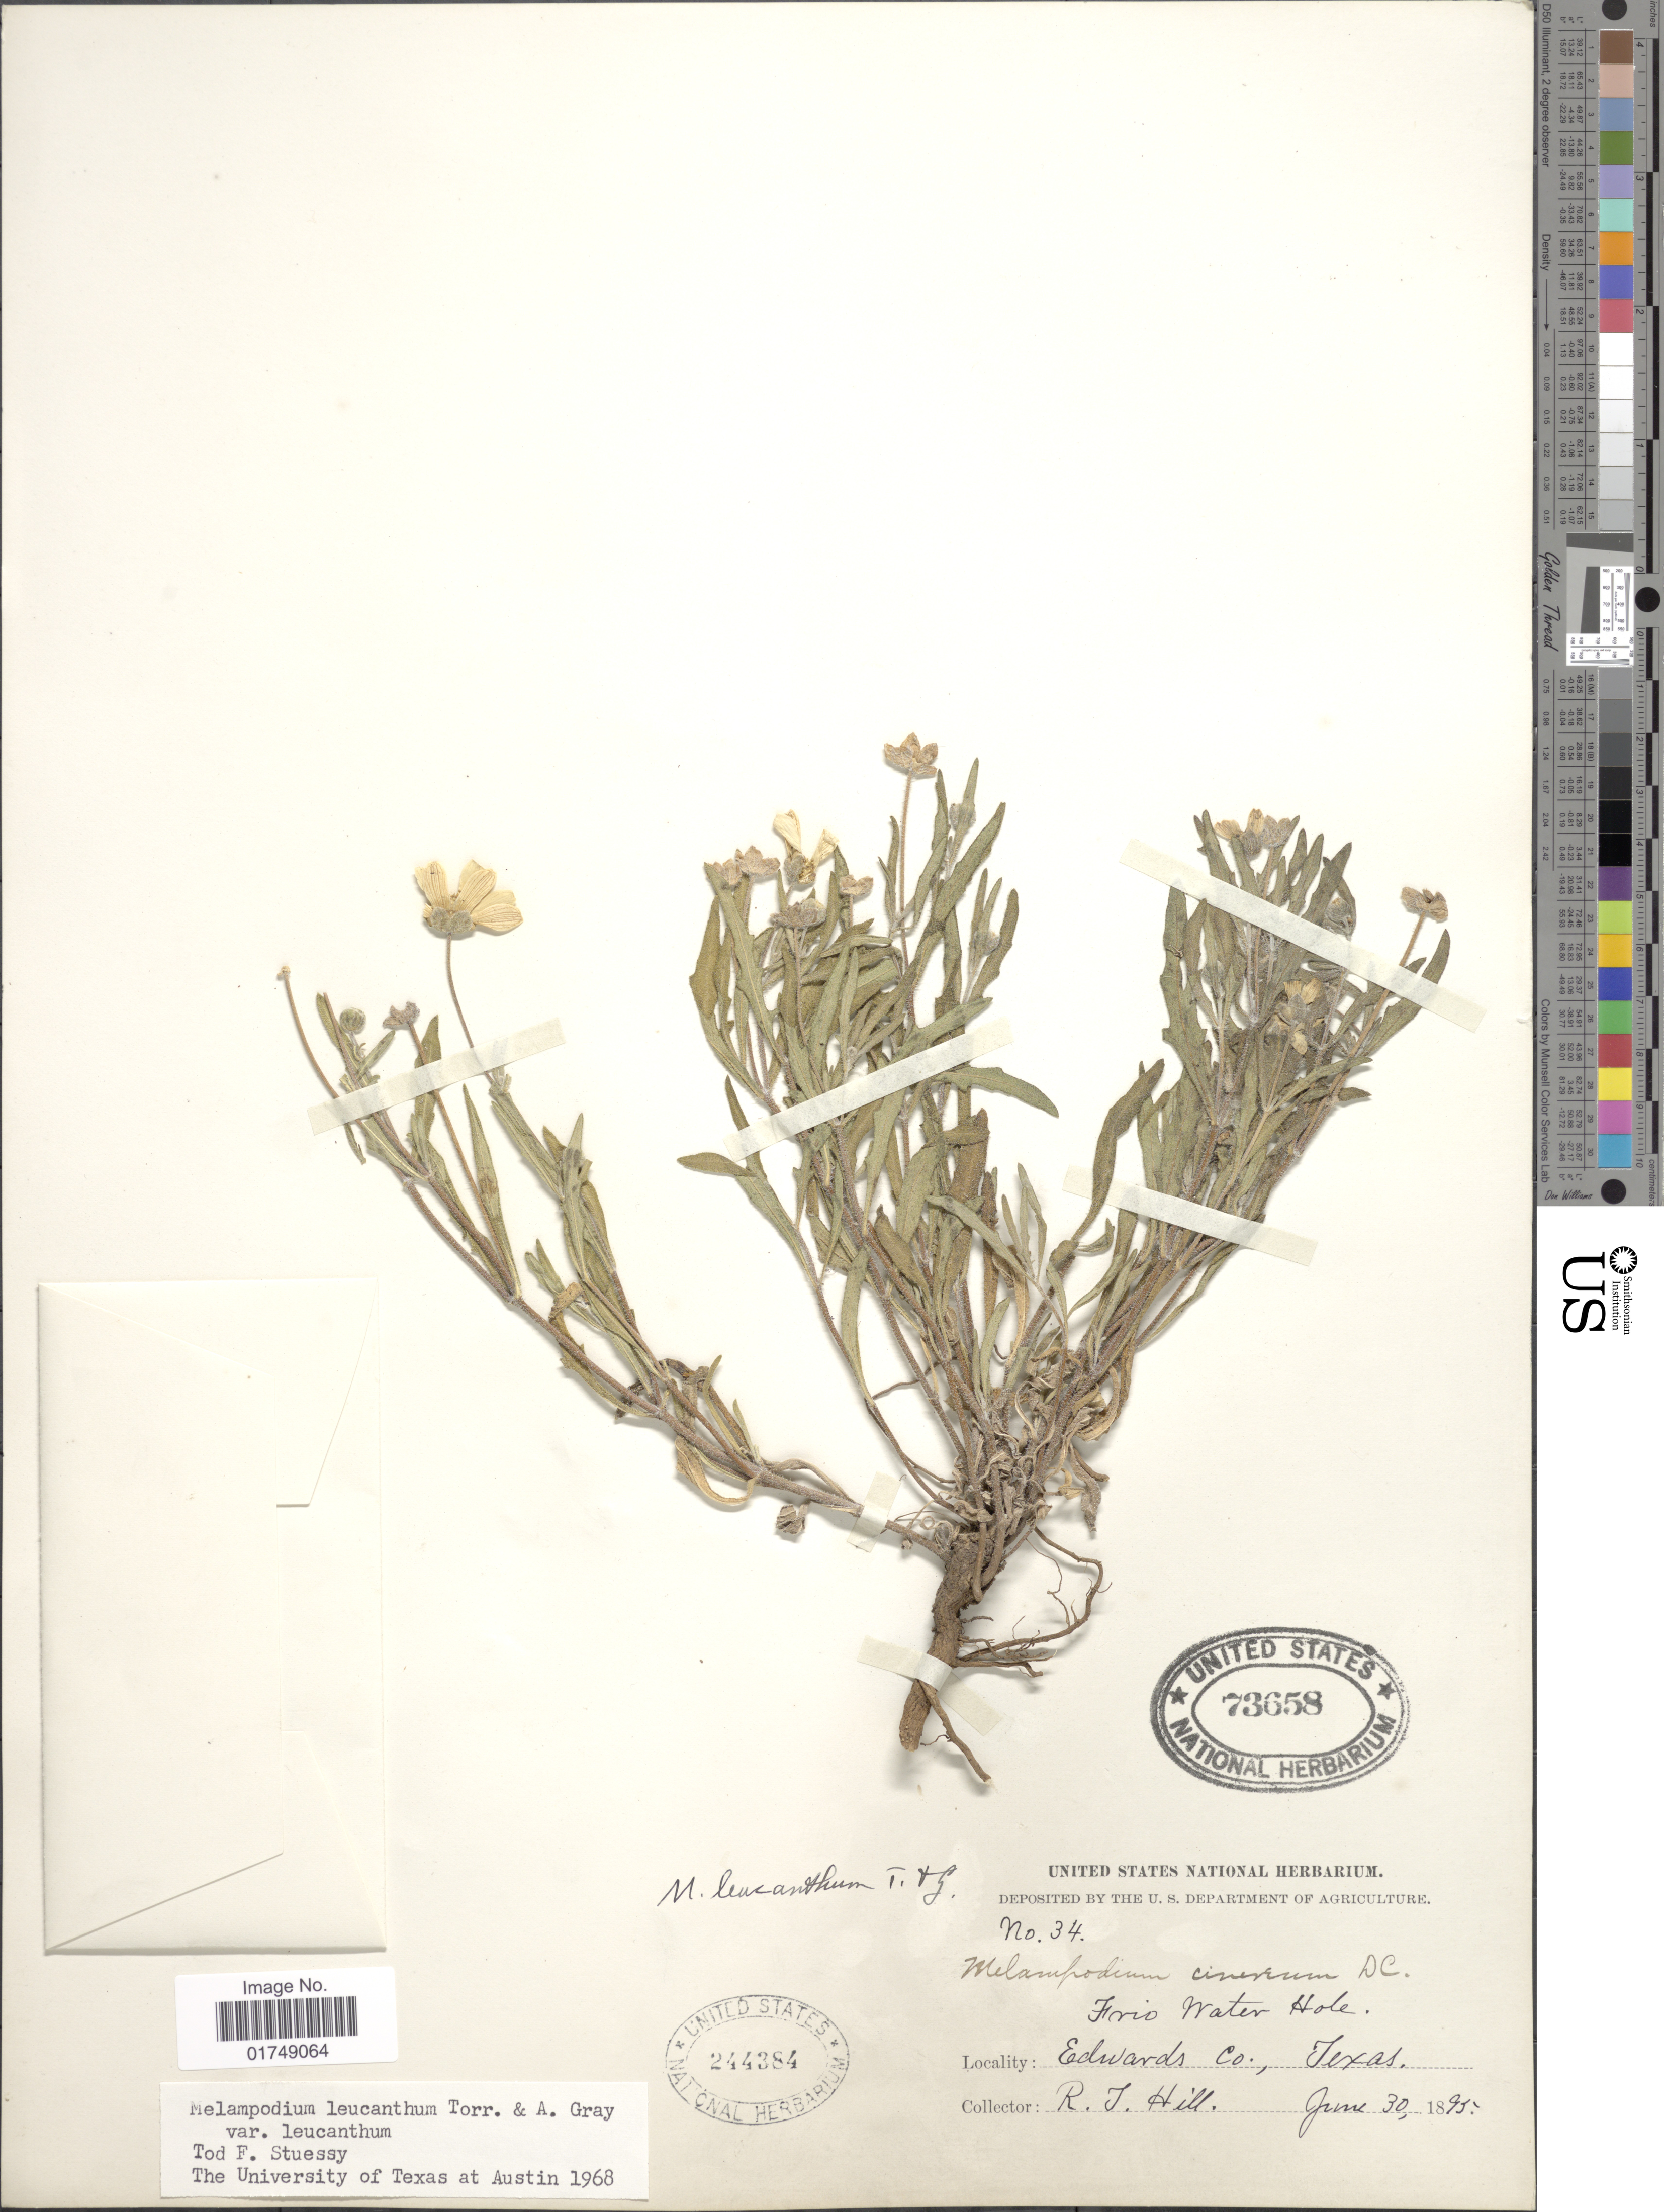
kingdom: Plantae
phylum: Tracheophyta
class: Magnoliopsida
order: Asterales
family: Asteraceae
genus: Melampodium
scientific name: Melampodium leucanthum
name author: Torr. & A. Gray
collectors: R. J. Hill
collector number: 34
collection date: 1895-06-30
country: United States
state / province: Texas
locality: Edwards Co.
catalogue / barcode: US 73658